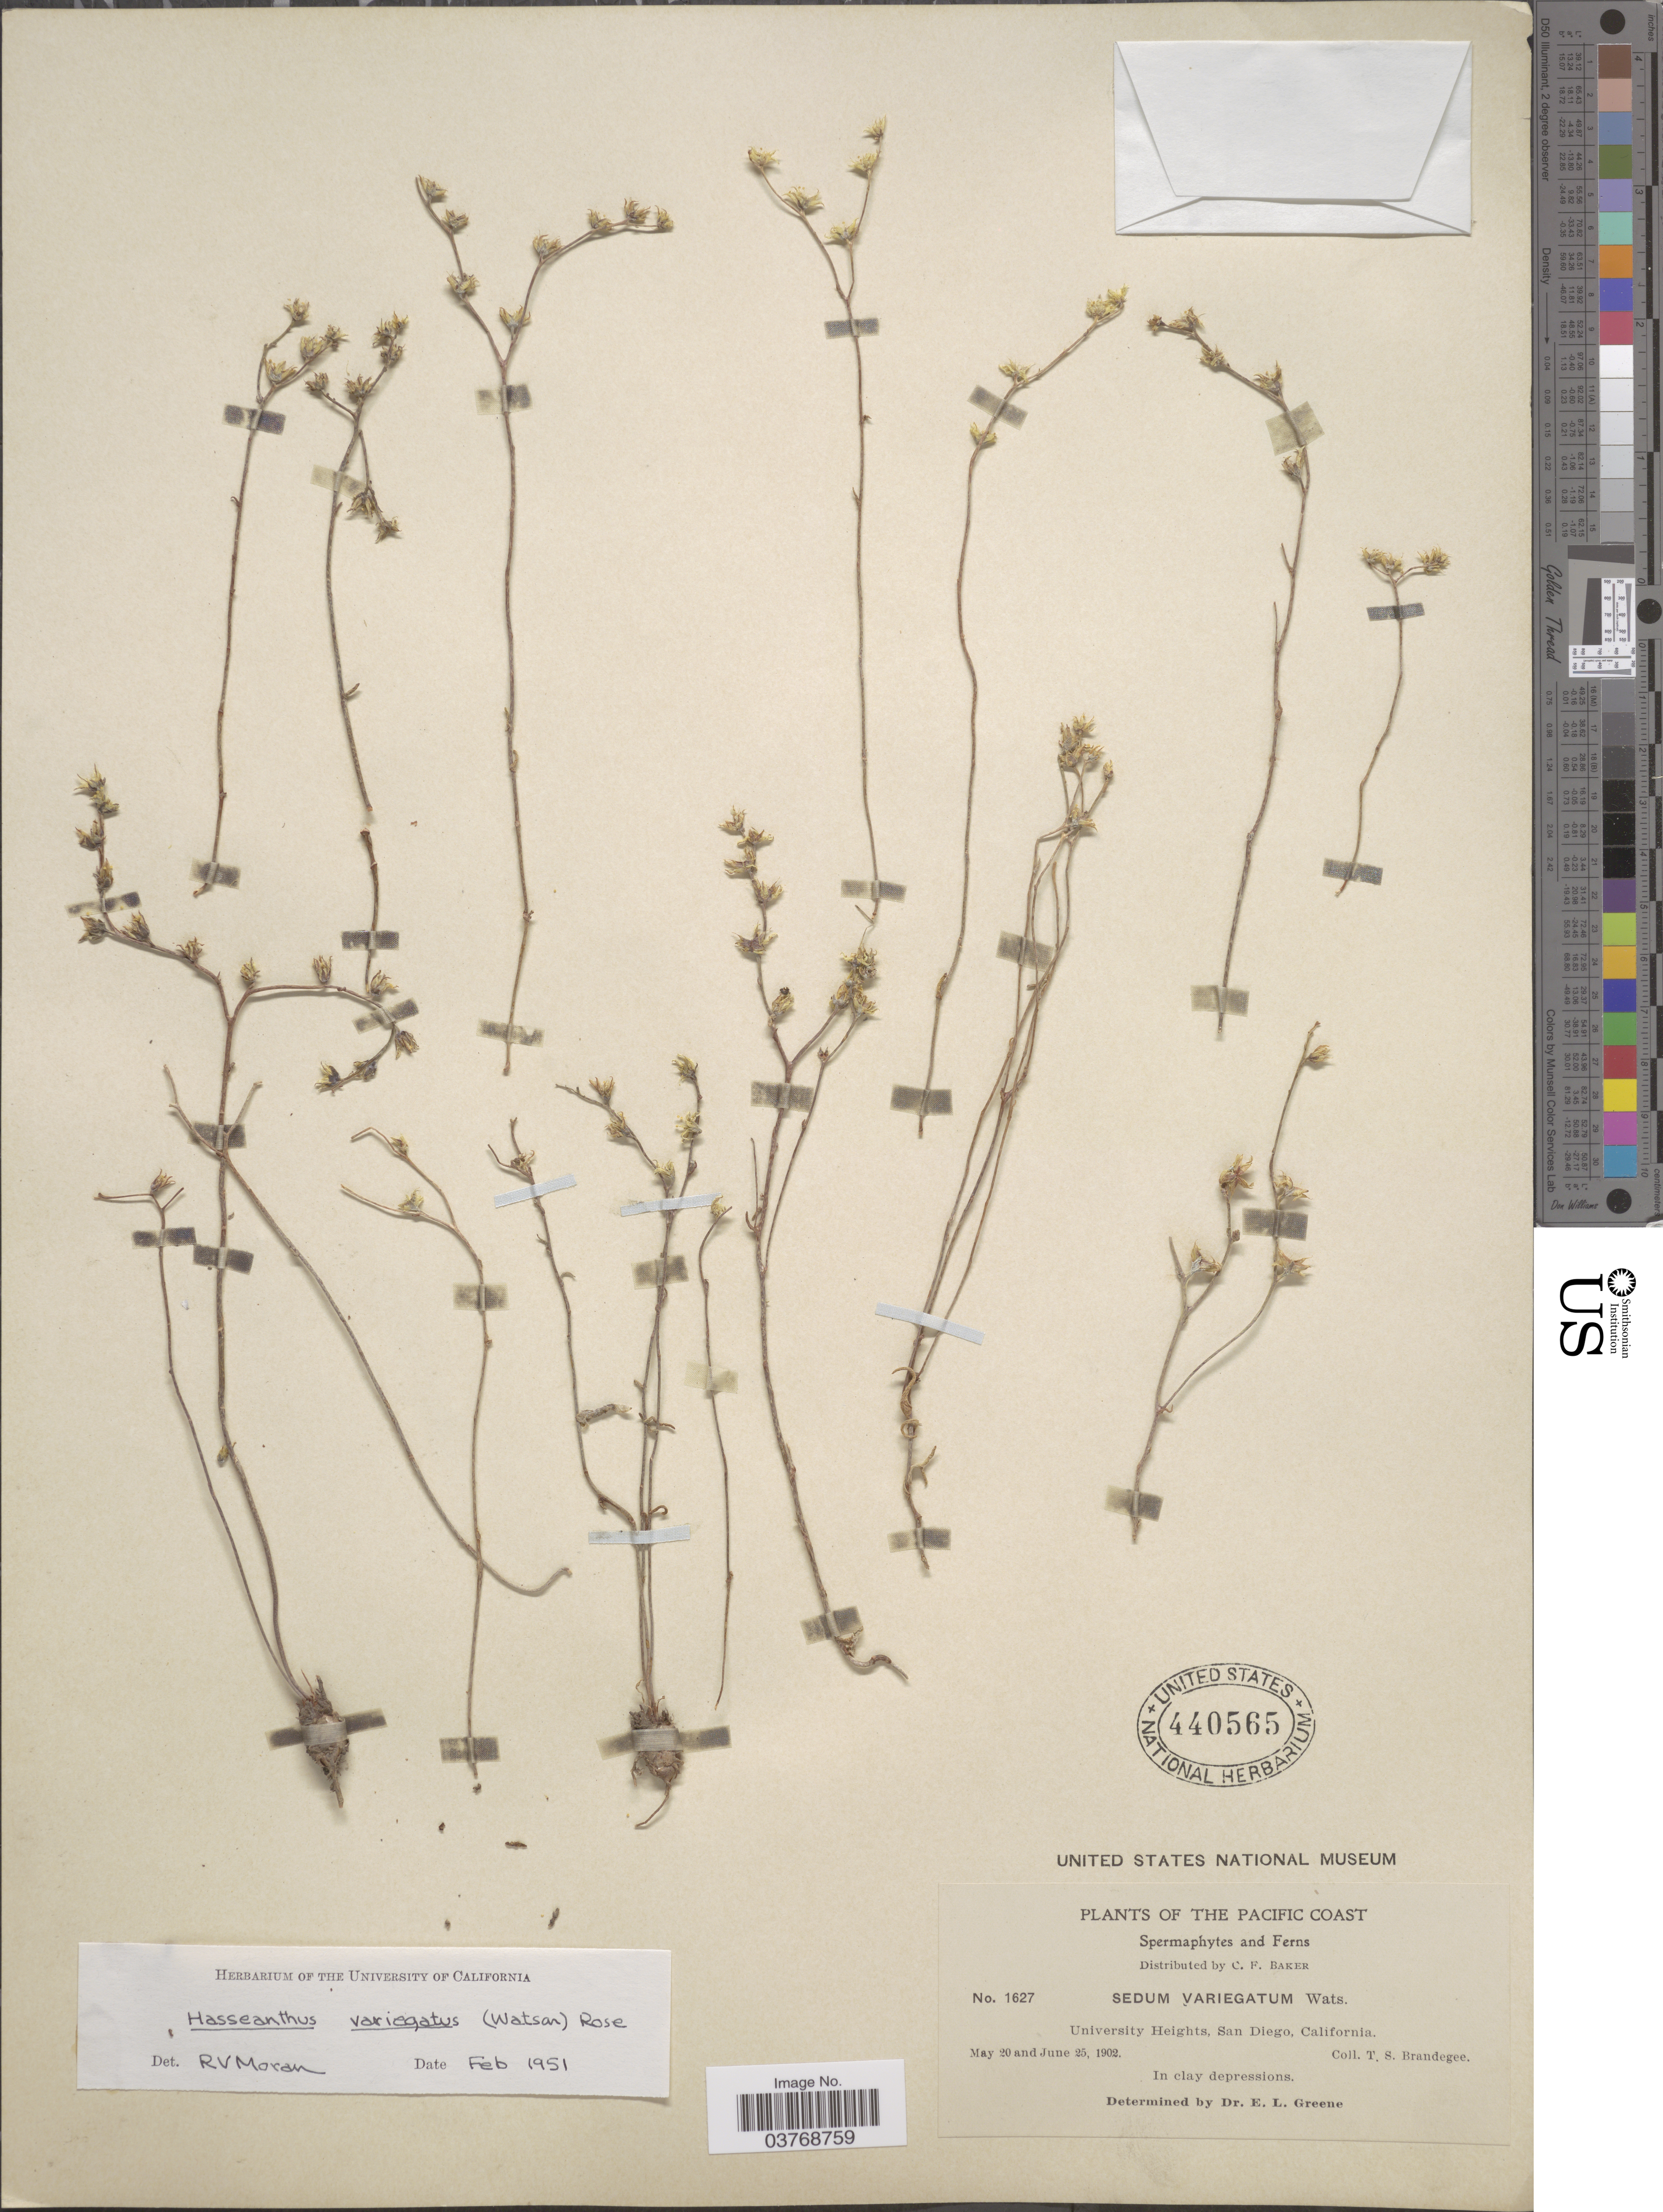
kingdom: Plantae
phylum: Tracheophyta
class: Magnoliopsida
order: Saxifragales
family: Crassulaceae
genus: Dudleya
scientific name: Dudleya variegata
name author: (S. Watson) Moran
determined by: Strong, Mark T., (BOT), Smithsonian Institution - National Museum of Natural History (UNITED STATES)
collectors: T. S. Brandegee (herbarium)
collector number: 1627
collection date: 1902-05-20/1902-06-25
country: United States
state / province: California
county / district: San Diego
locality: The Pacific Coast. University Heights, San Diego.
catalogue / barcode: US 440565